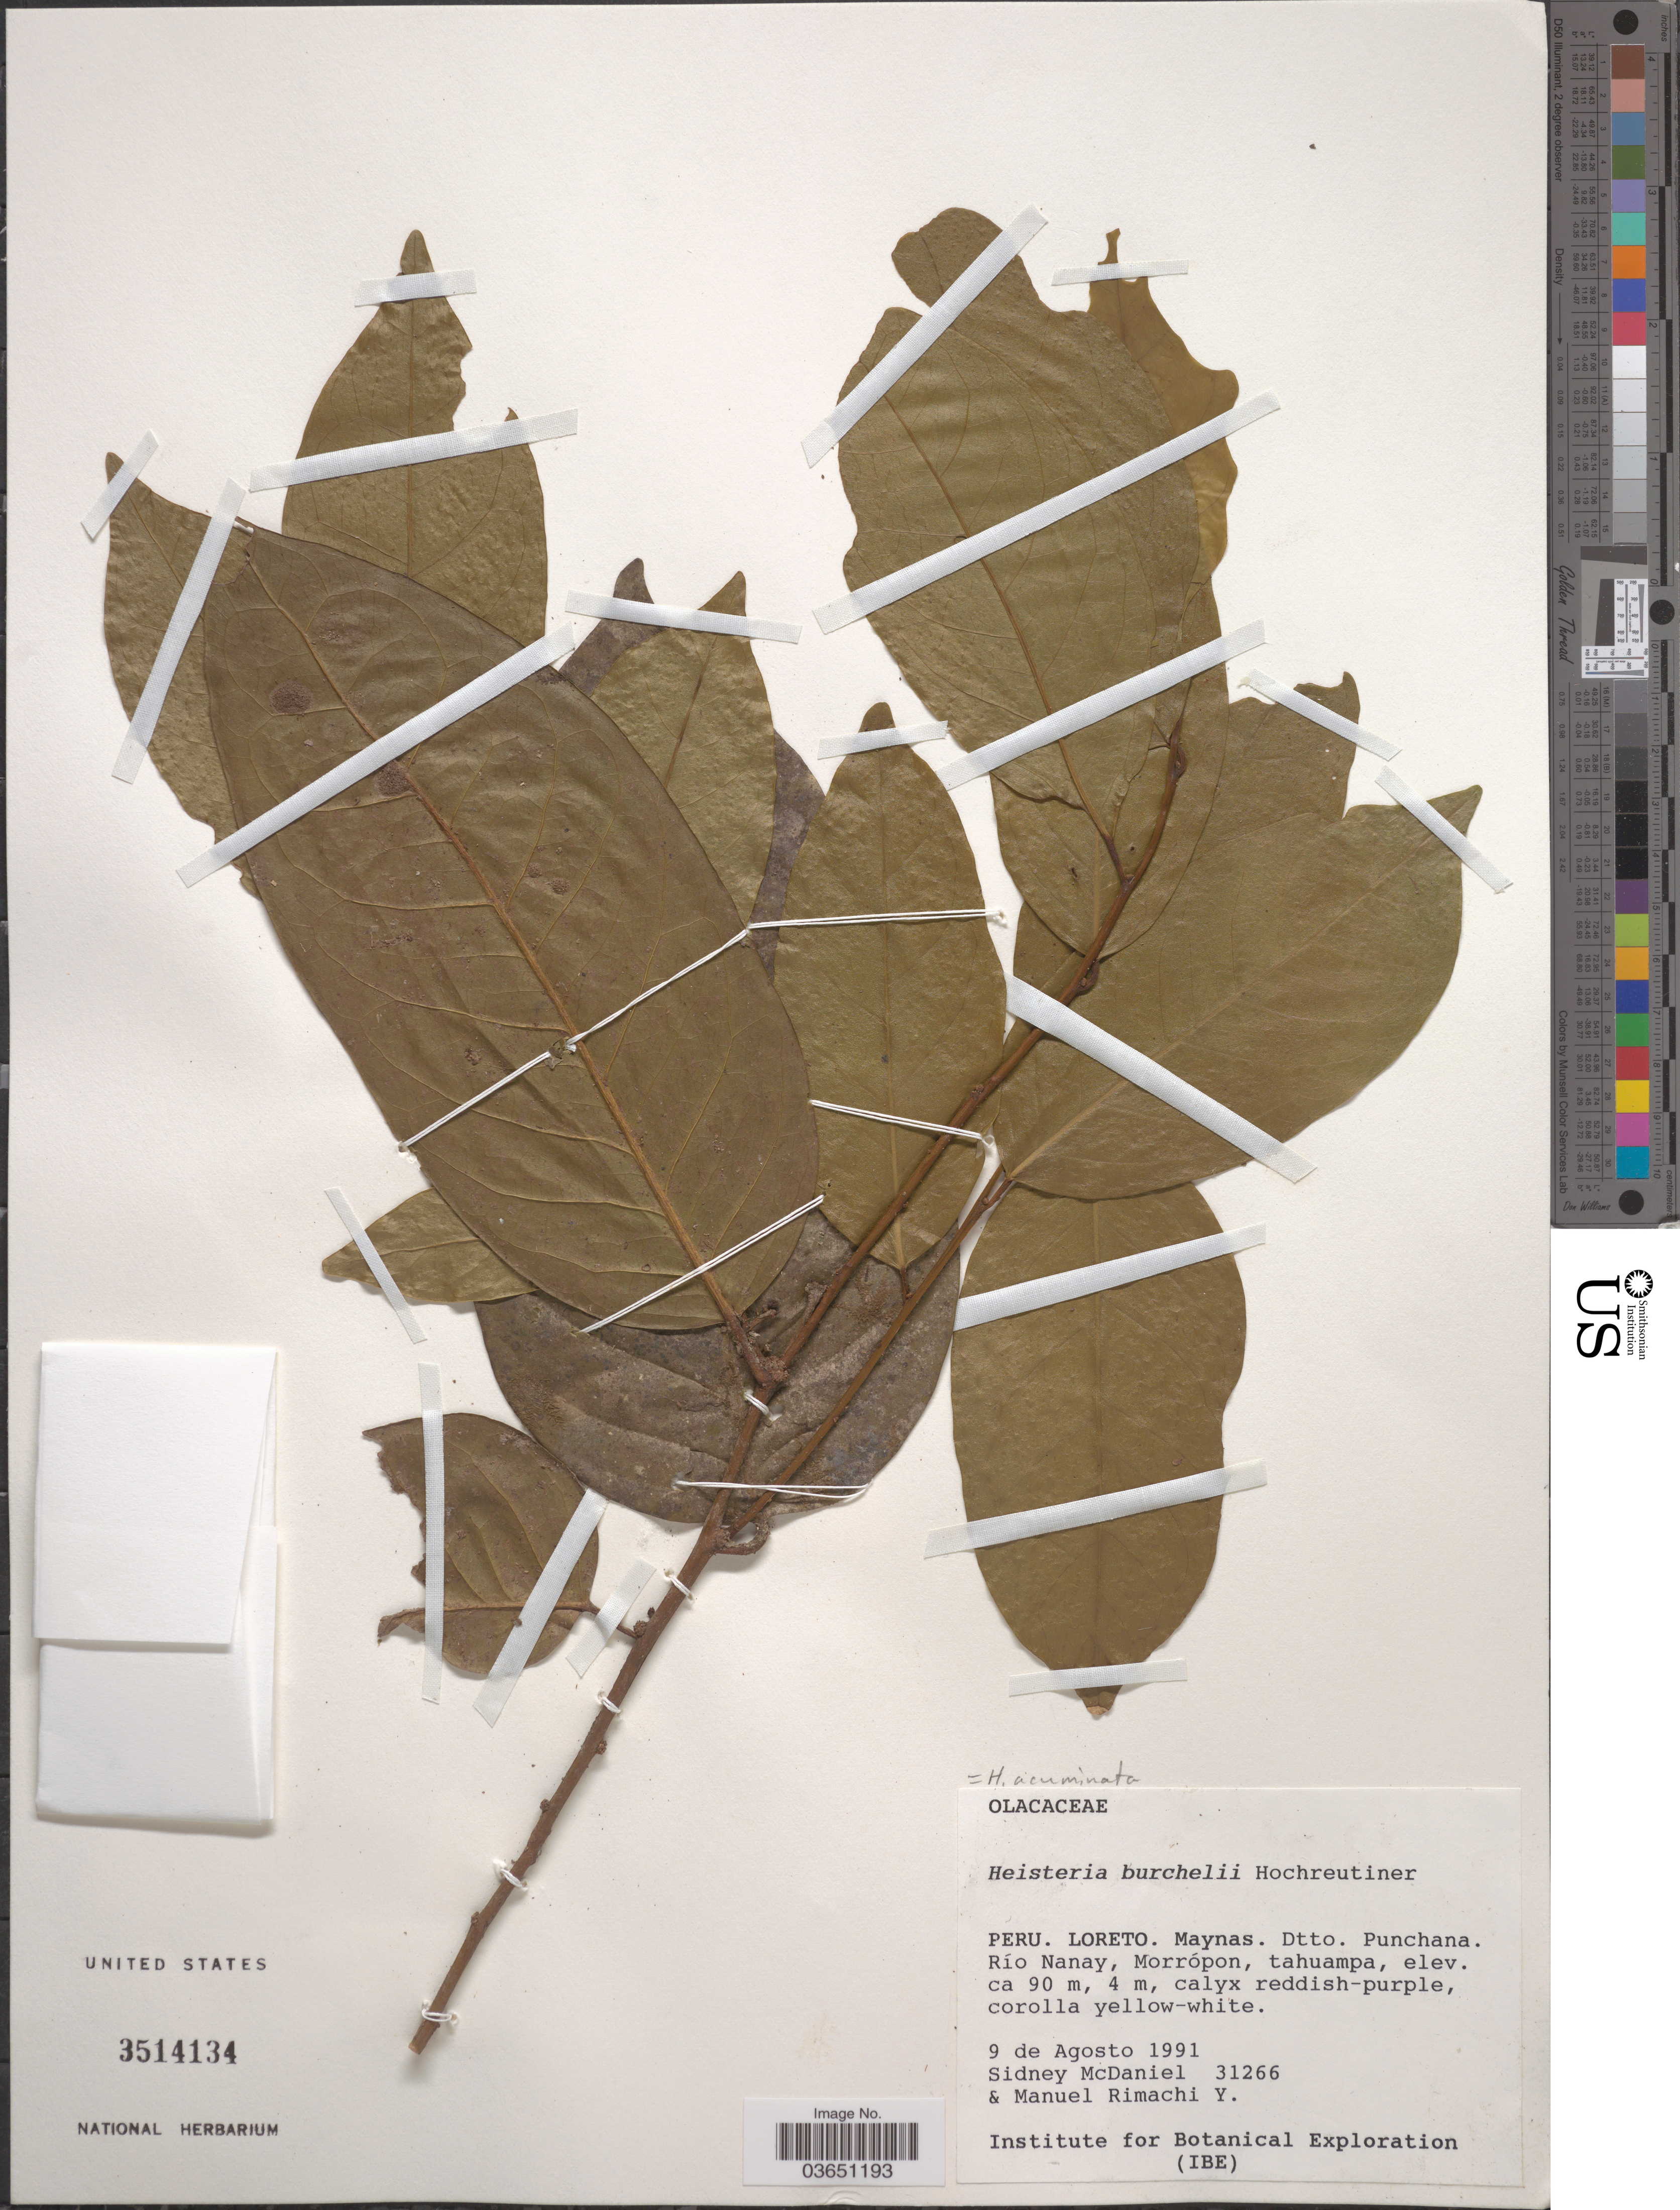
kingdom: Plantae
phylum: Tracheophyta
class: Magnoliopsida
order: Santalales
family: Erythropalaceae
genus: Heisteria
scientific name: Heisteria acuminata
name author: (Humb. & Bonpl.) Engl.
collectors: S. McDaniel & M. Rimachi Y.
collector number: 31266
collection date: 1991-08-09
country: Peru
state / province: Loreto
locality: Maynas. Dtto. Punchana. Río Nanay, Morrópon, tahuampa.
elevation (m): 90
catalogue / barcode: US 3514134